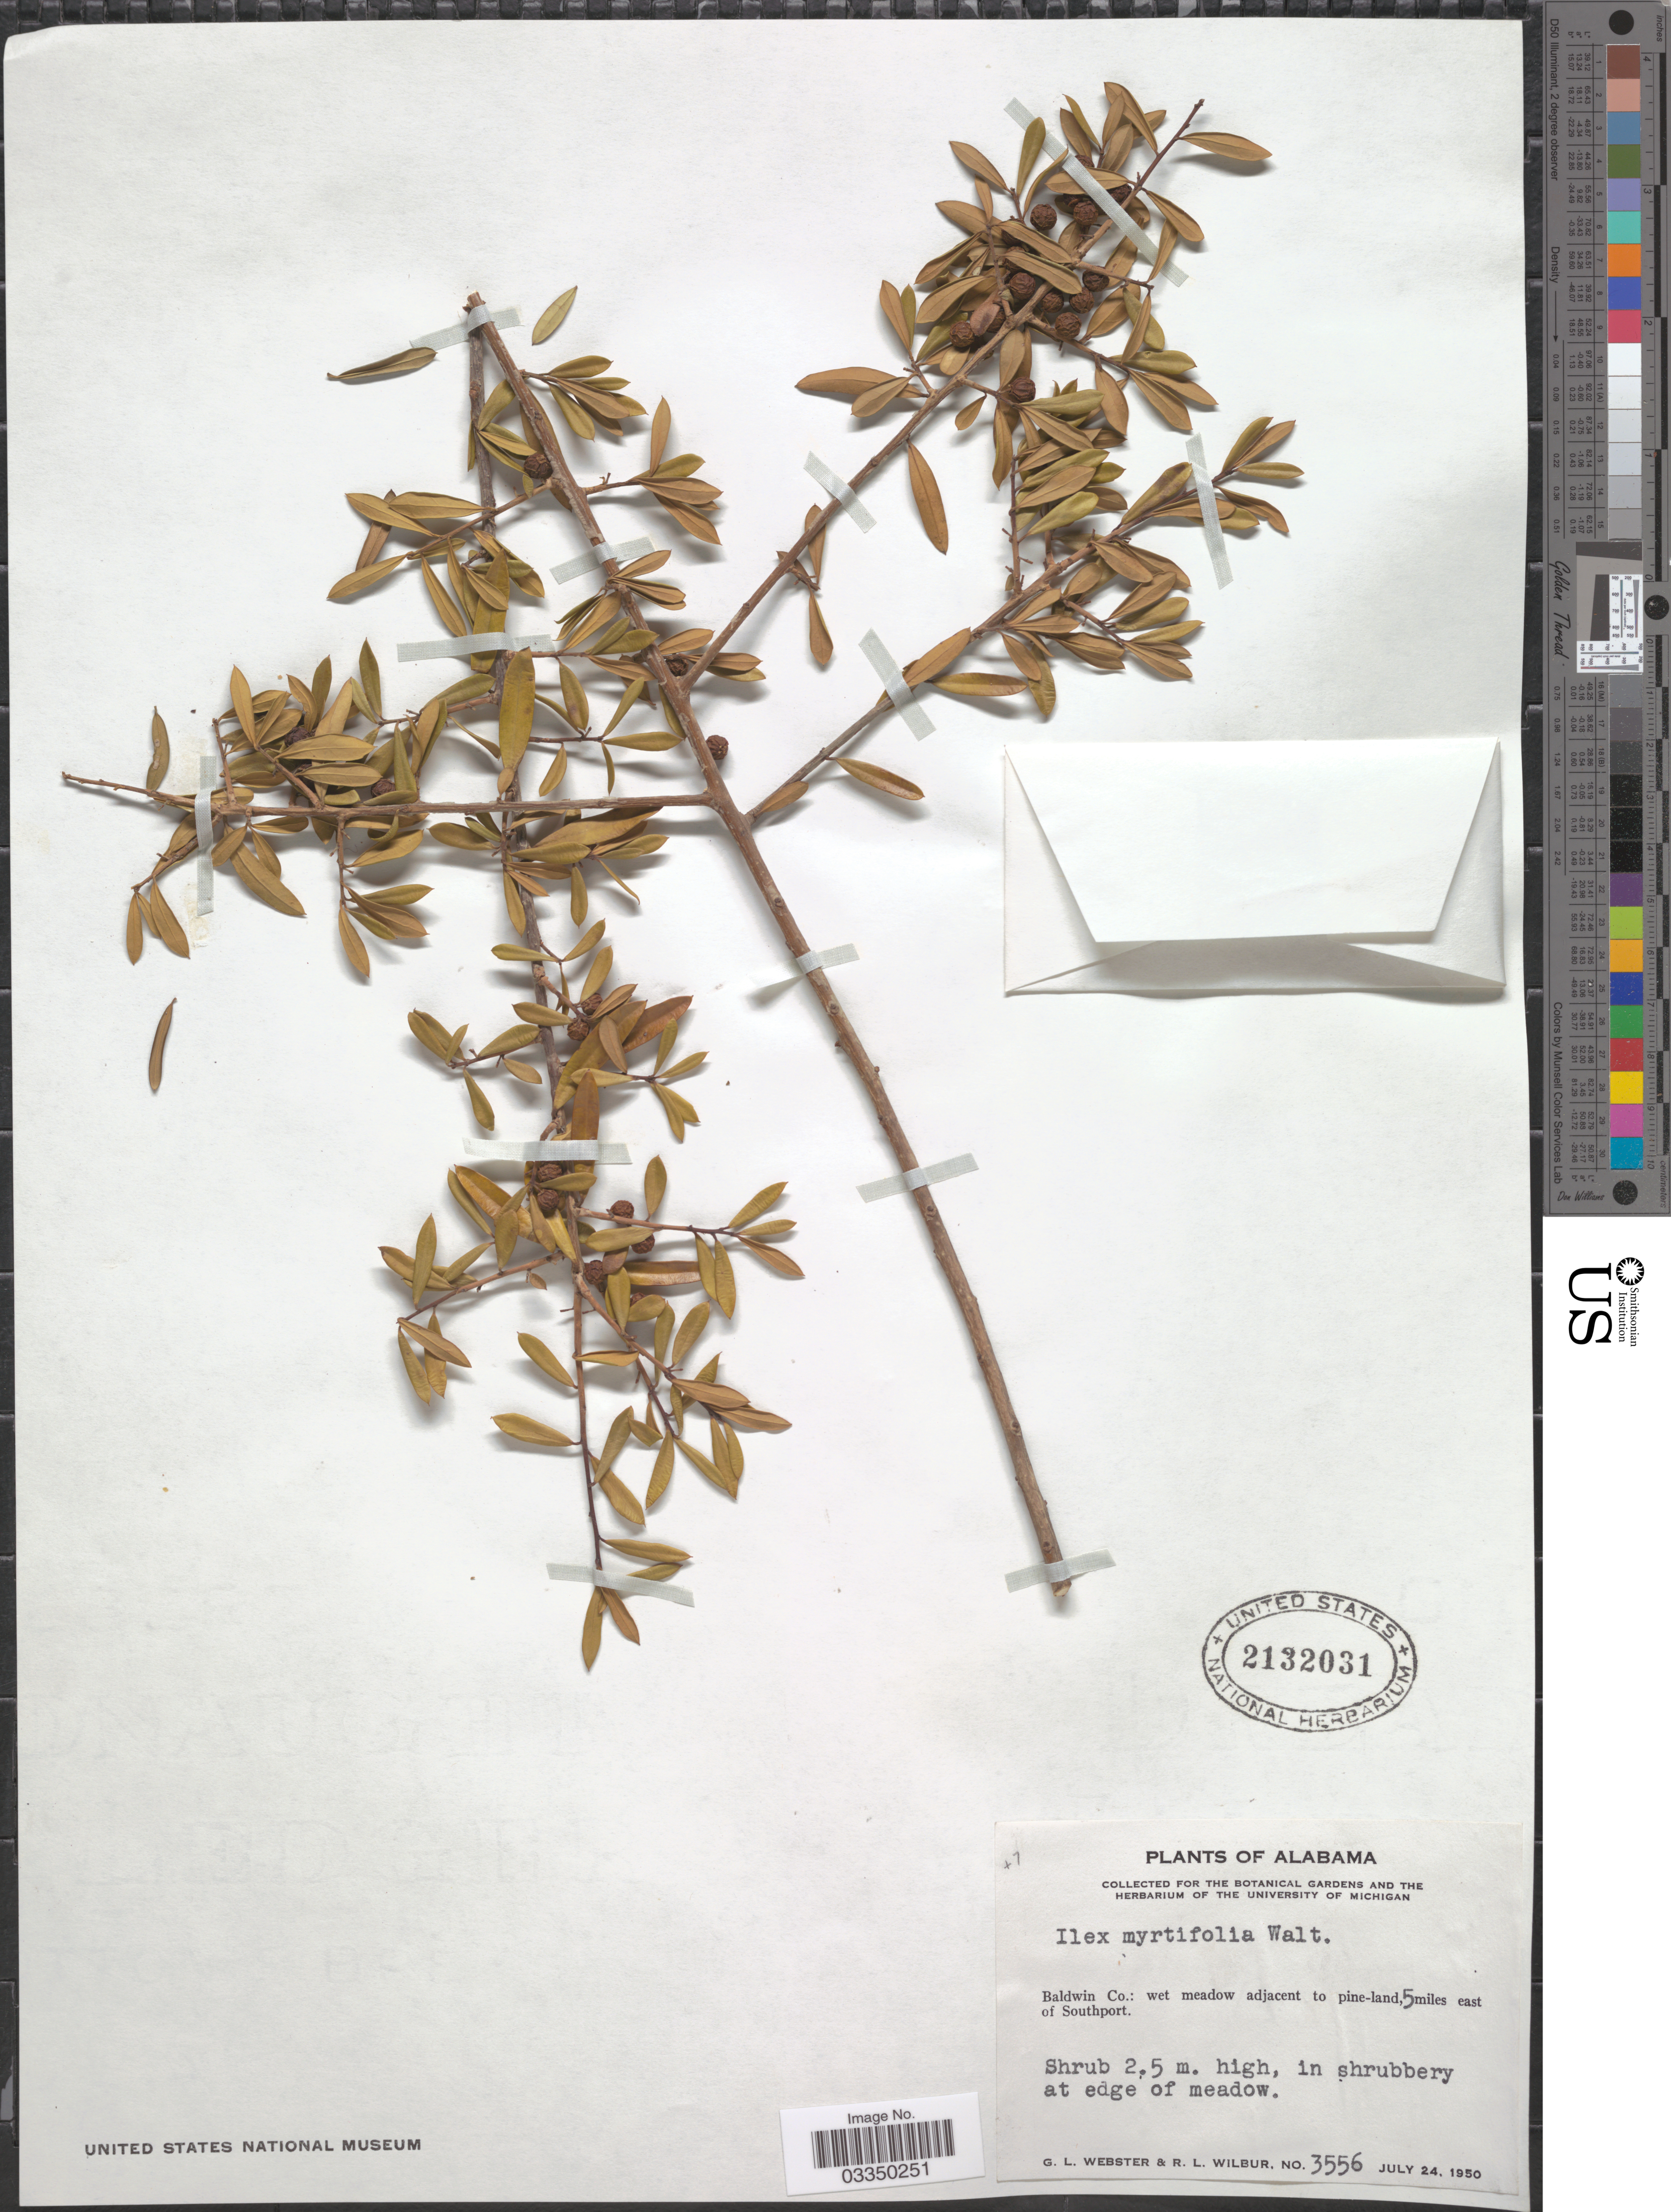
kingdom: Plantae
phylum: Tracheophyta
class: Magnoliopsida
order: Aquifoliales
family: Aquifoliaceae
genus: Ilex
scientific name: Ilex myrtifolia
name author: Walter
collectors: G. L. Webster & R. L. Wilbur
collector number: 3556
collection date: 1950-07-24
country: United States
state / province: Alabama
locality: Baldwin Co.: wet meadow adjacent to pine-land, 5 miles east of Southport.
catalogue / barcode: US 2132031